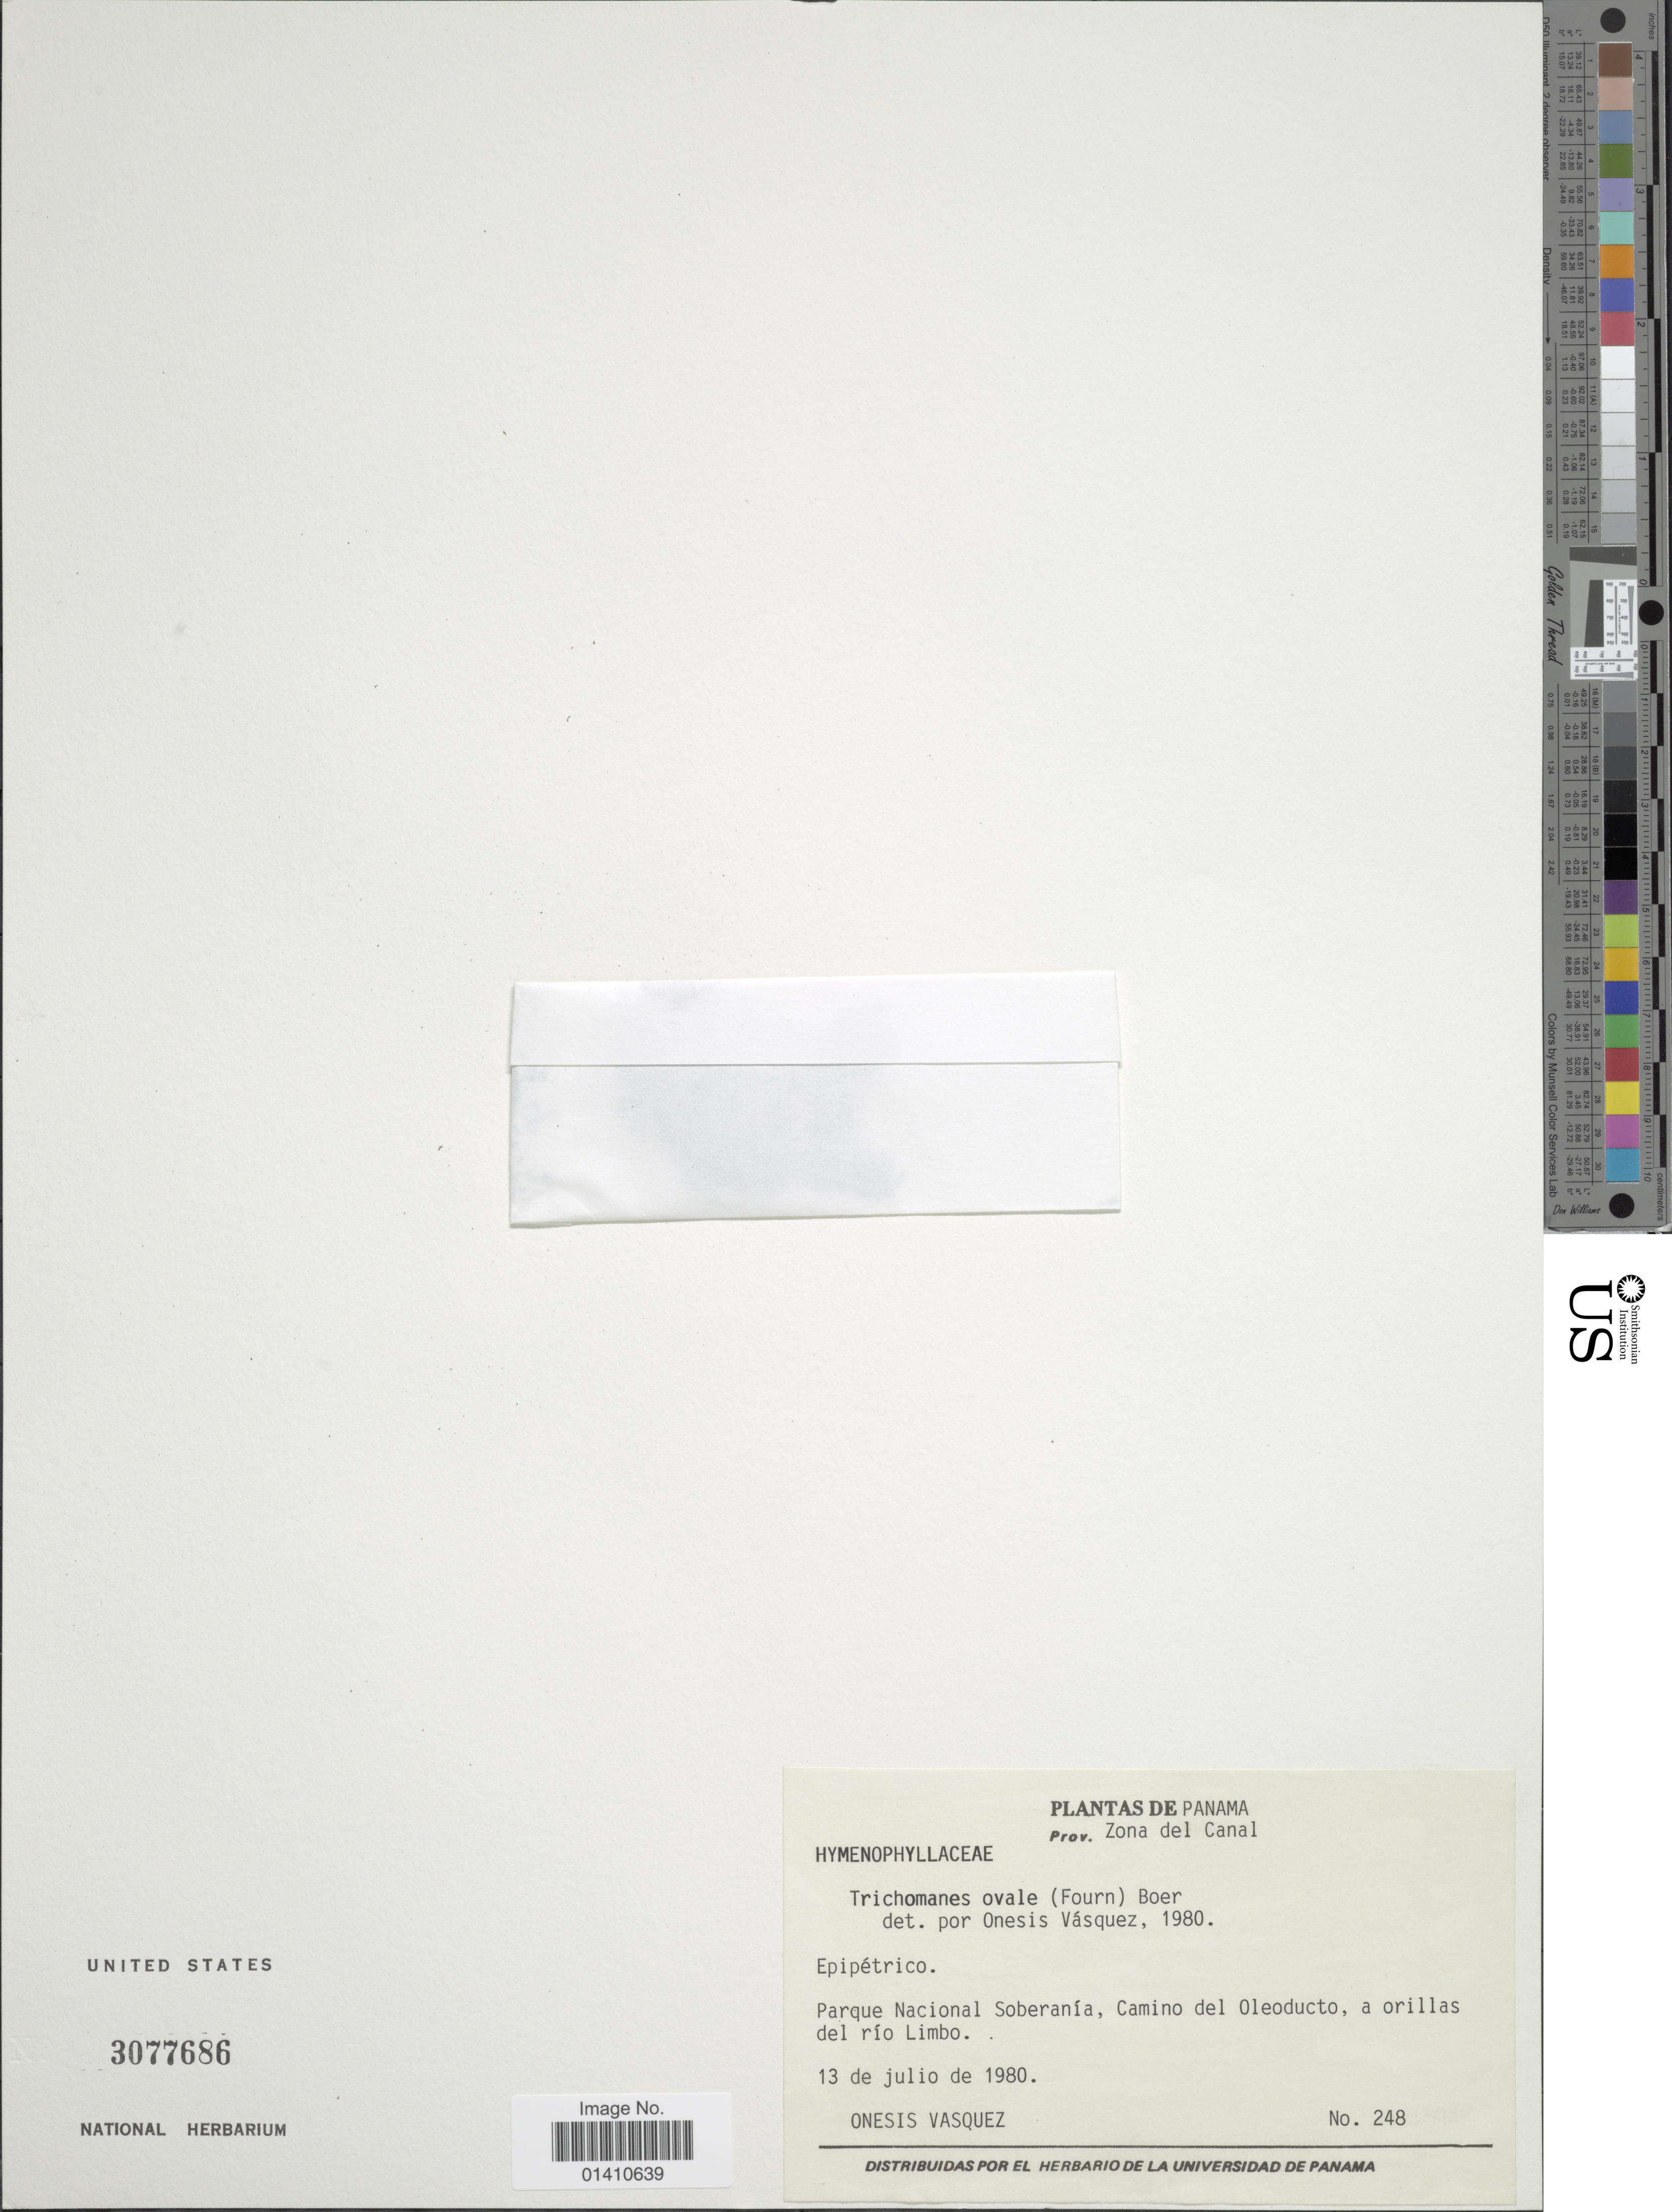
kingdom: Plantae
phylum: Tracheophyta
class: Polypodiopsida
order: Hymenophyllales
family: Hymenophyllaceae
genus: Didymoglossum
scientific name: Didymoglossum ovale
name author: E. Fourn.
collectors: O. Vásquez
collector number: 248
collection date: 1980-07-13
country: Panama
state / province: Colón / Panamá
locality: Prov. Zona del Canal. Parque Nacional Soberania, Camino del Oleoducto, a orillas del Rio Limbo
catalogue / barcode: US 3077686